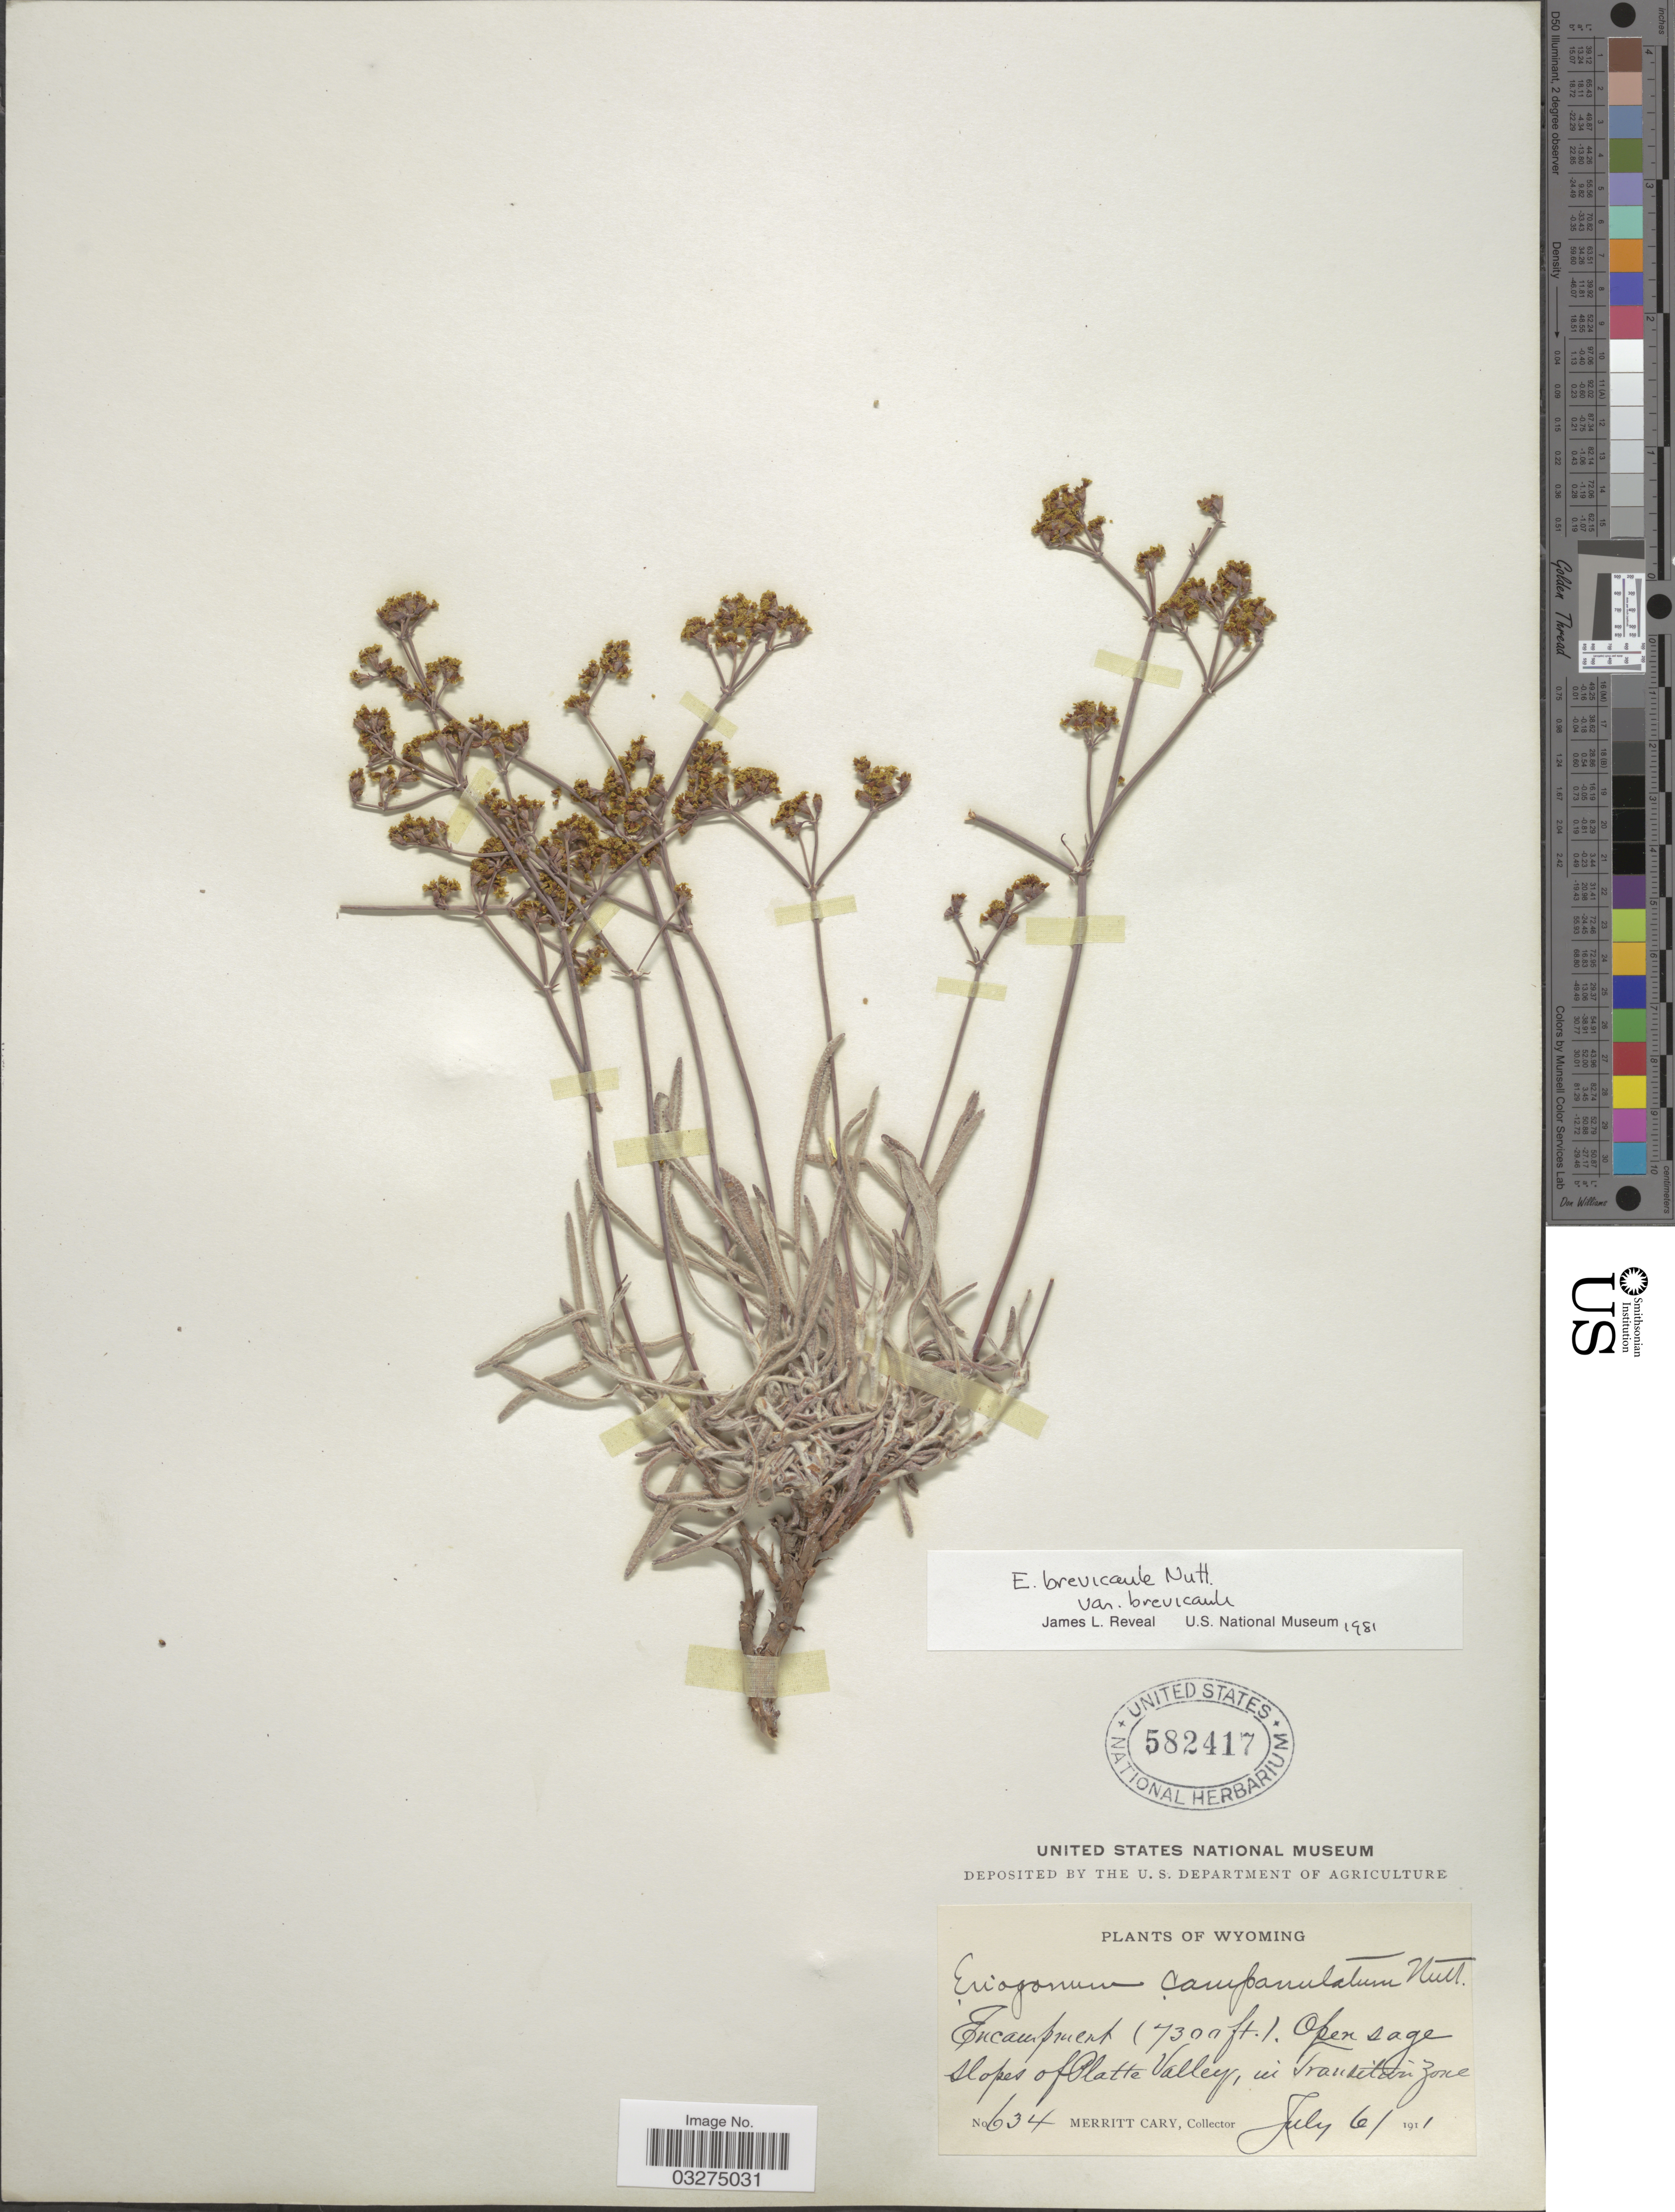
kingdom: Plantae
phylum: Tracheophyta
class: Magnoliopsida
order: Caryophyllales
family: Polygonaceae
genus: Eriogonum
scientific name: Eriogonum brevicaule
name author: Nutt.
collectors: M. Cary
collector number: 634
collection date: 1911-07-06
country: United States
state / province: Wyoming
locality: Encampment. Open sage slopes of Platte Valley.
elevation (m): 2225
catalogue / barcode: US 582417